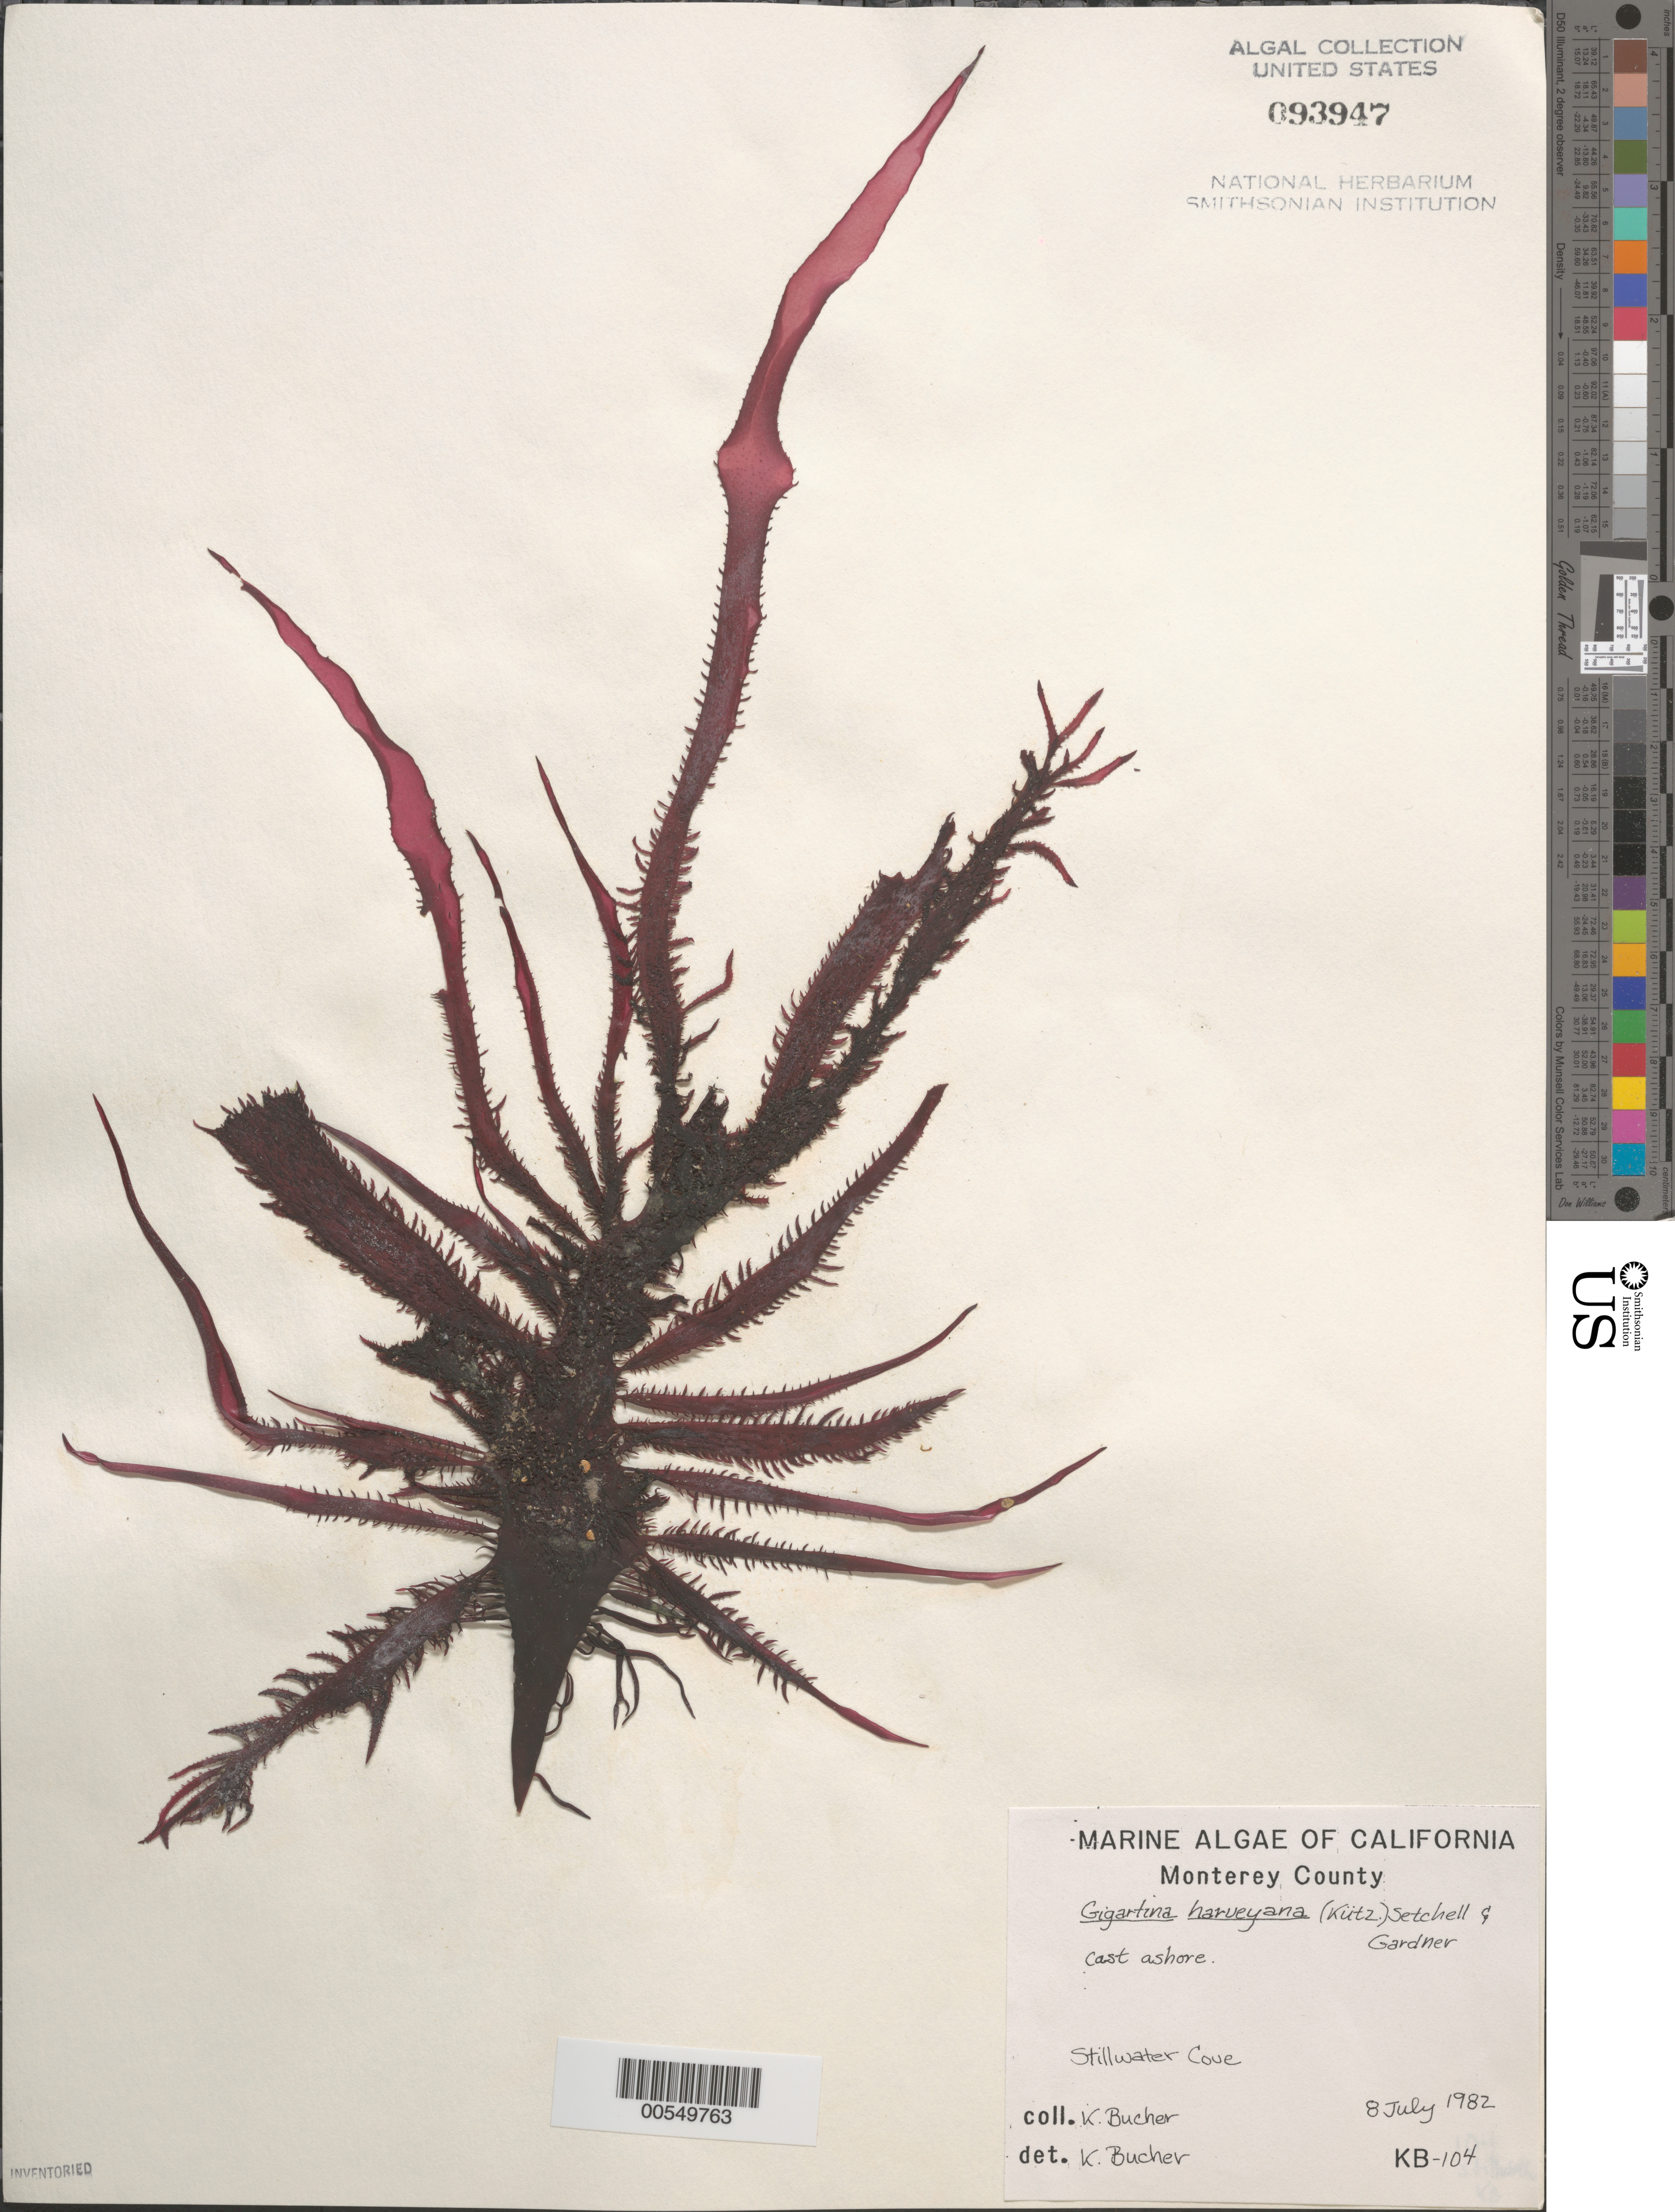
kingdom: Plantae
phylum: Rhodophyta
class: Florideophyceae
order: Gigartinales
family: Gigartinaceae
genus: Chondracanthus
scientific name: Chondracanthus harveyanus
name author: (Kütz.) Guiry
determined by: Algae name updating Project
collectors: K. E. Bucher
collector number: KB-104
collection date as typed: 08 Jul 1982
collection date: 1982-07-08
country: United States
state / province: California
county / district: Monterey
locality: Stillwater Cove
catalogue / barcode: US 93947